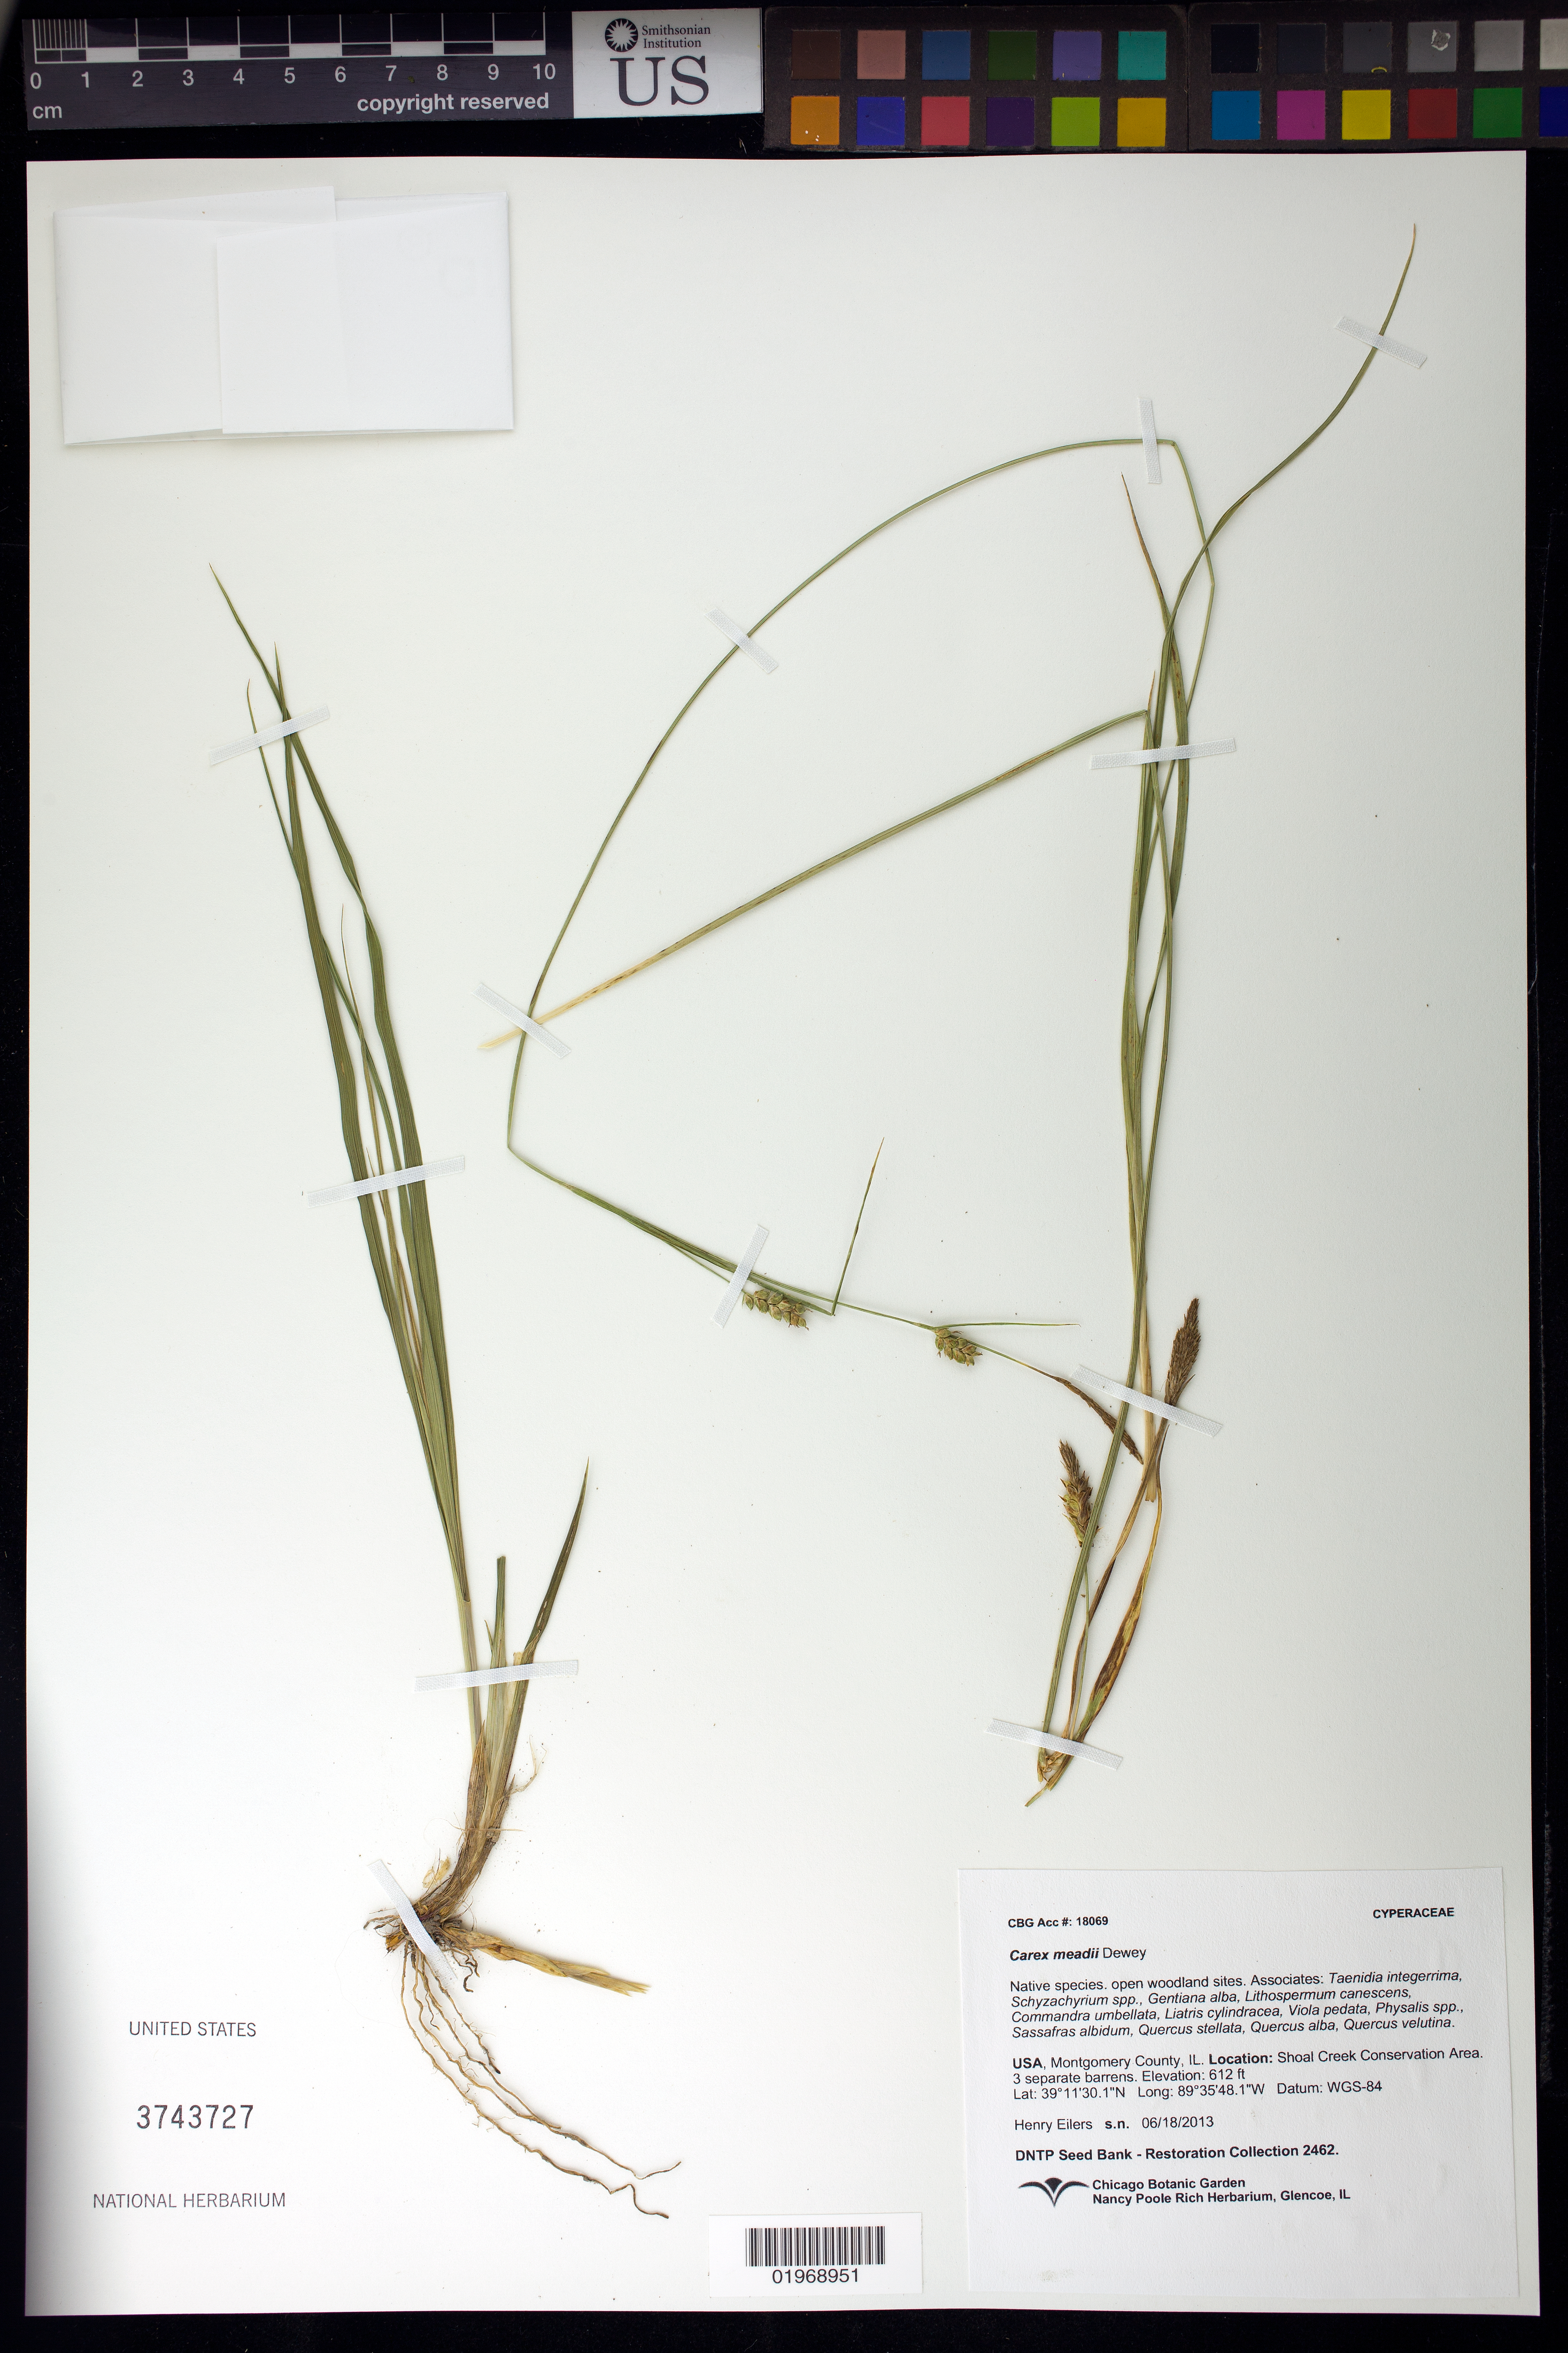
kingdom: Plantae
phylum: Tracheophyta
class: Liliopsida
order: Poales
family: Cyperaceae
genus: Carex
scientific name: Carex meadii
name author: Dewey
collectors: H. Eilers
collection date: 2013-06-18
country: United States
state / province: Illinois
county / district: Montgomery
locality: Shoal Creek Conservation Area. 3 separate barrens.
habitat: Open woodland sites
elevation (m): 187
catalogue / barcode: US 3743727